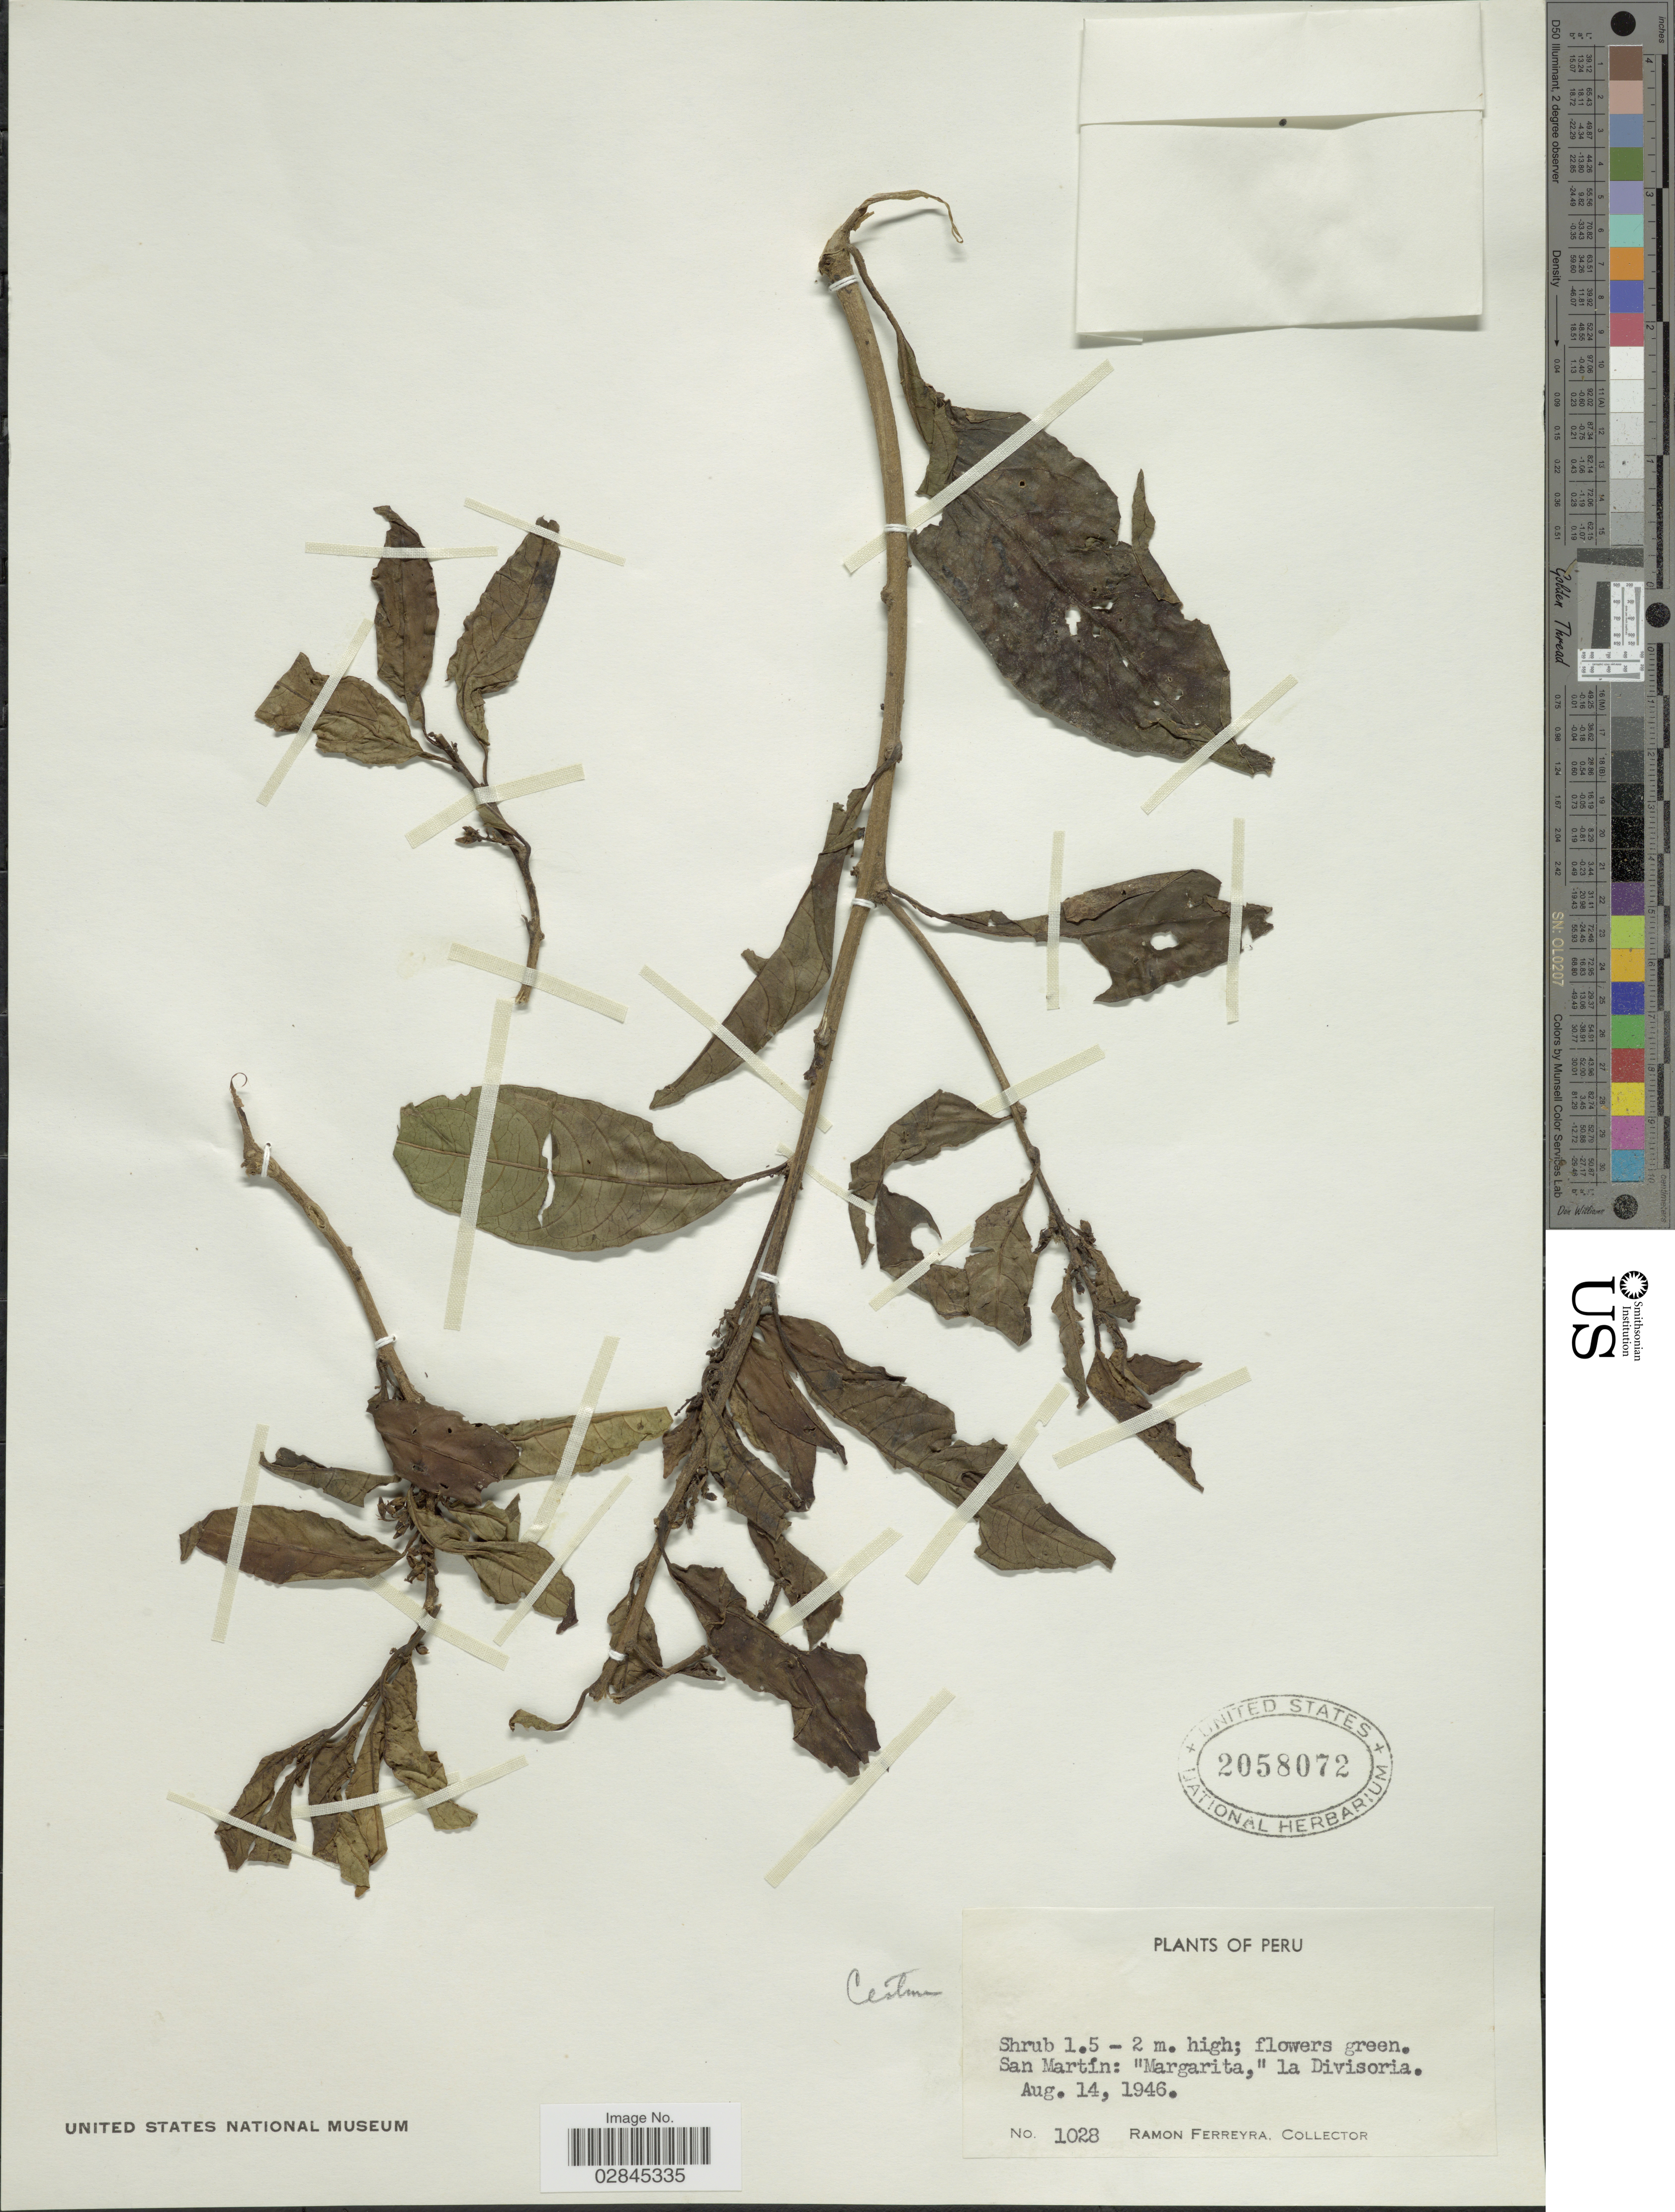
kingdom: Plantae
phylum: Tracheophyta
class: Magnoliopsida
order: Solanales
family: Solanaceae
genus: Cestrum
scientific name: Cestrum sp.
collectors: R. A. Ferreyra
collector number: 1028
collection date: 1946-08-14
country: Peru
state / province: San Martín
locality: San Martín: "Margarita", la Divisoria.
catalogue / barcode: US 2058072